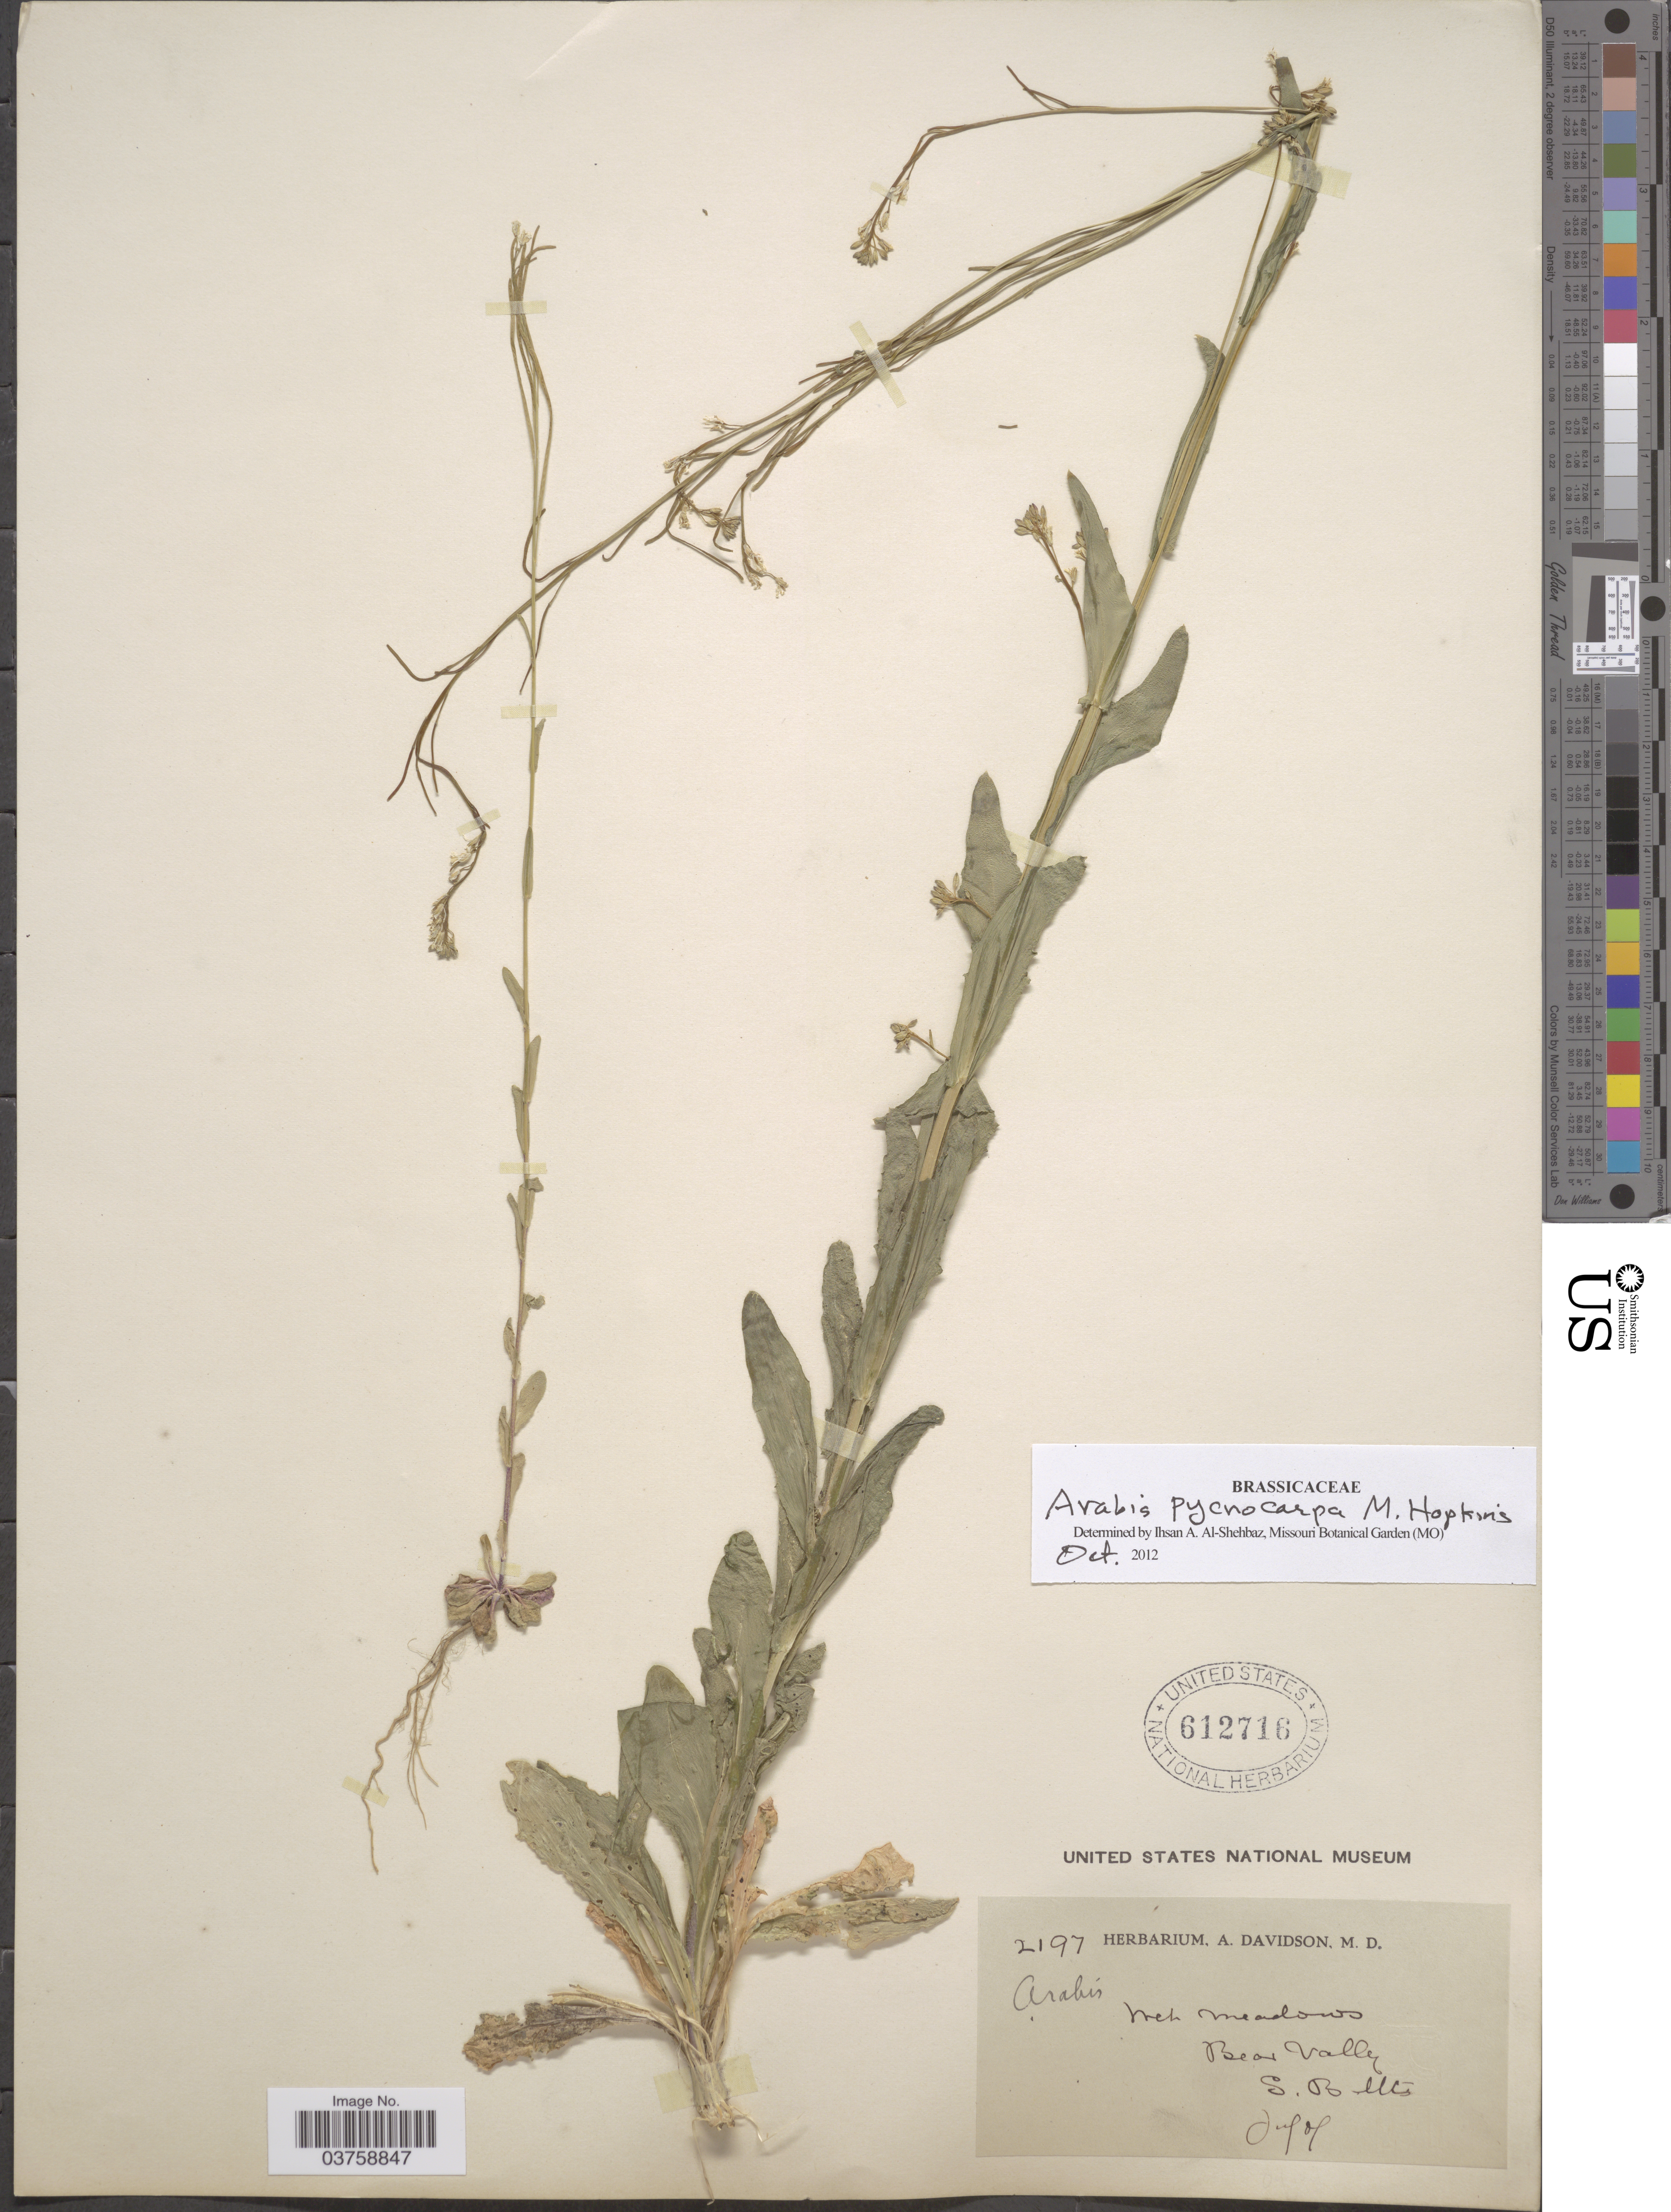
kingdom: Plantae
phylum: Tracheophyta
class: Magnoliopsida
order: Brassicales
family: Brassicaceae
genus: Arabis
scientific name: Arabis pycnocarpa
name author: M. Hopkins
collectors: ex herb. A. Davidson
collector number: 2197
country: United States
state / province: California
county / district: San Bernardino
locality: Bear Valley. S. B Mts.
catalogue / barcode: US 612716